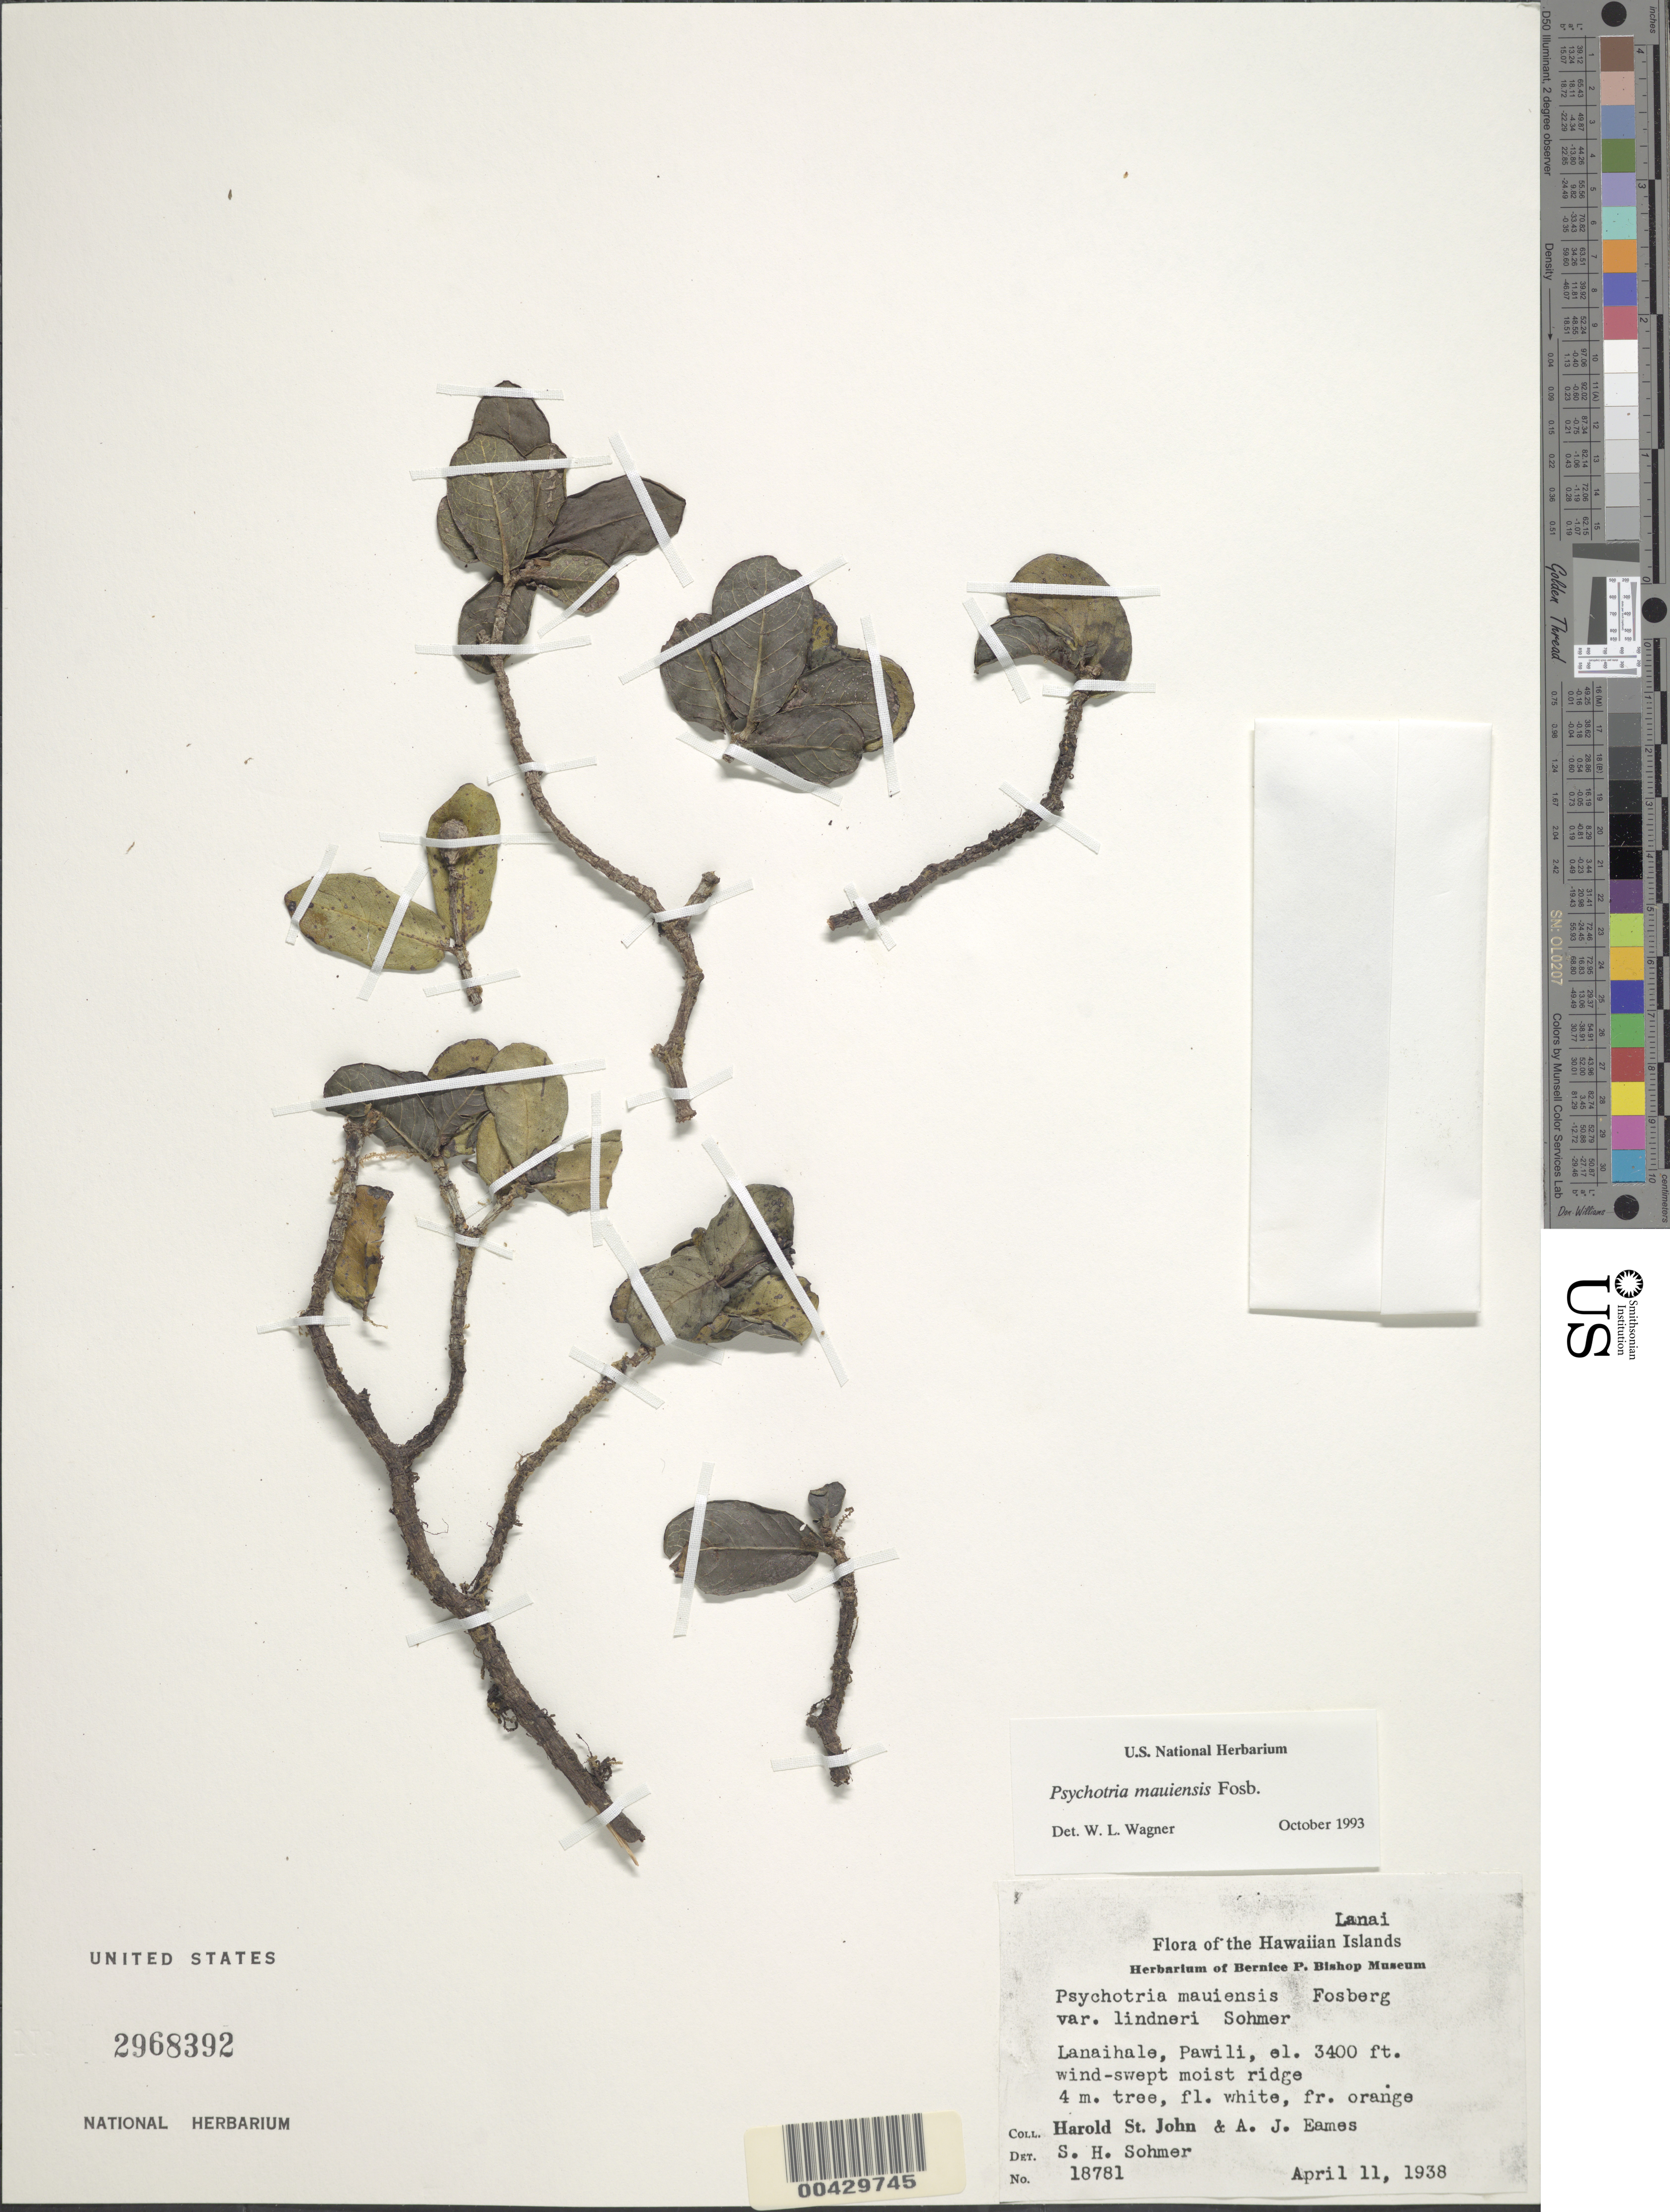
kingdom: Plantae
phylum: Tracheophyta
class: Magnoliopsida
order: Gentianales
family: Rubiaceae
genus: Psychotria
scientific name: Psychotria mauiensis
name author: Fosberg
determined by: Wagner, W. L., (BOT), Smithsonian Institution - National Museum of Natural History (UNITED STATES)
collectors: H. St. John & A. J. Eames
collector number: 18781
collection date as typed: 11 Apr 1938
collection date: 1938-04-11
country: United States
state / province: Hawaii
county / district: Maui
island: Lana'i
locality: Lanaihale, Pawili.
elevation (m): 1036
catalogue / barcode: US 2968392